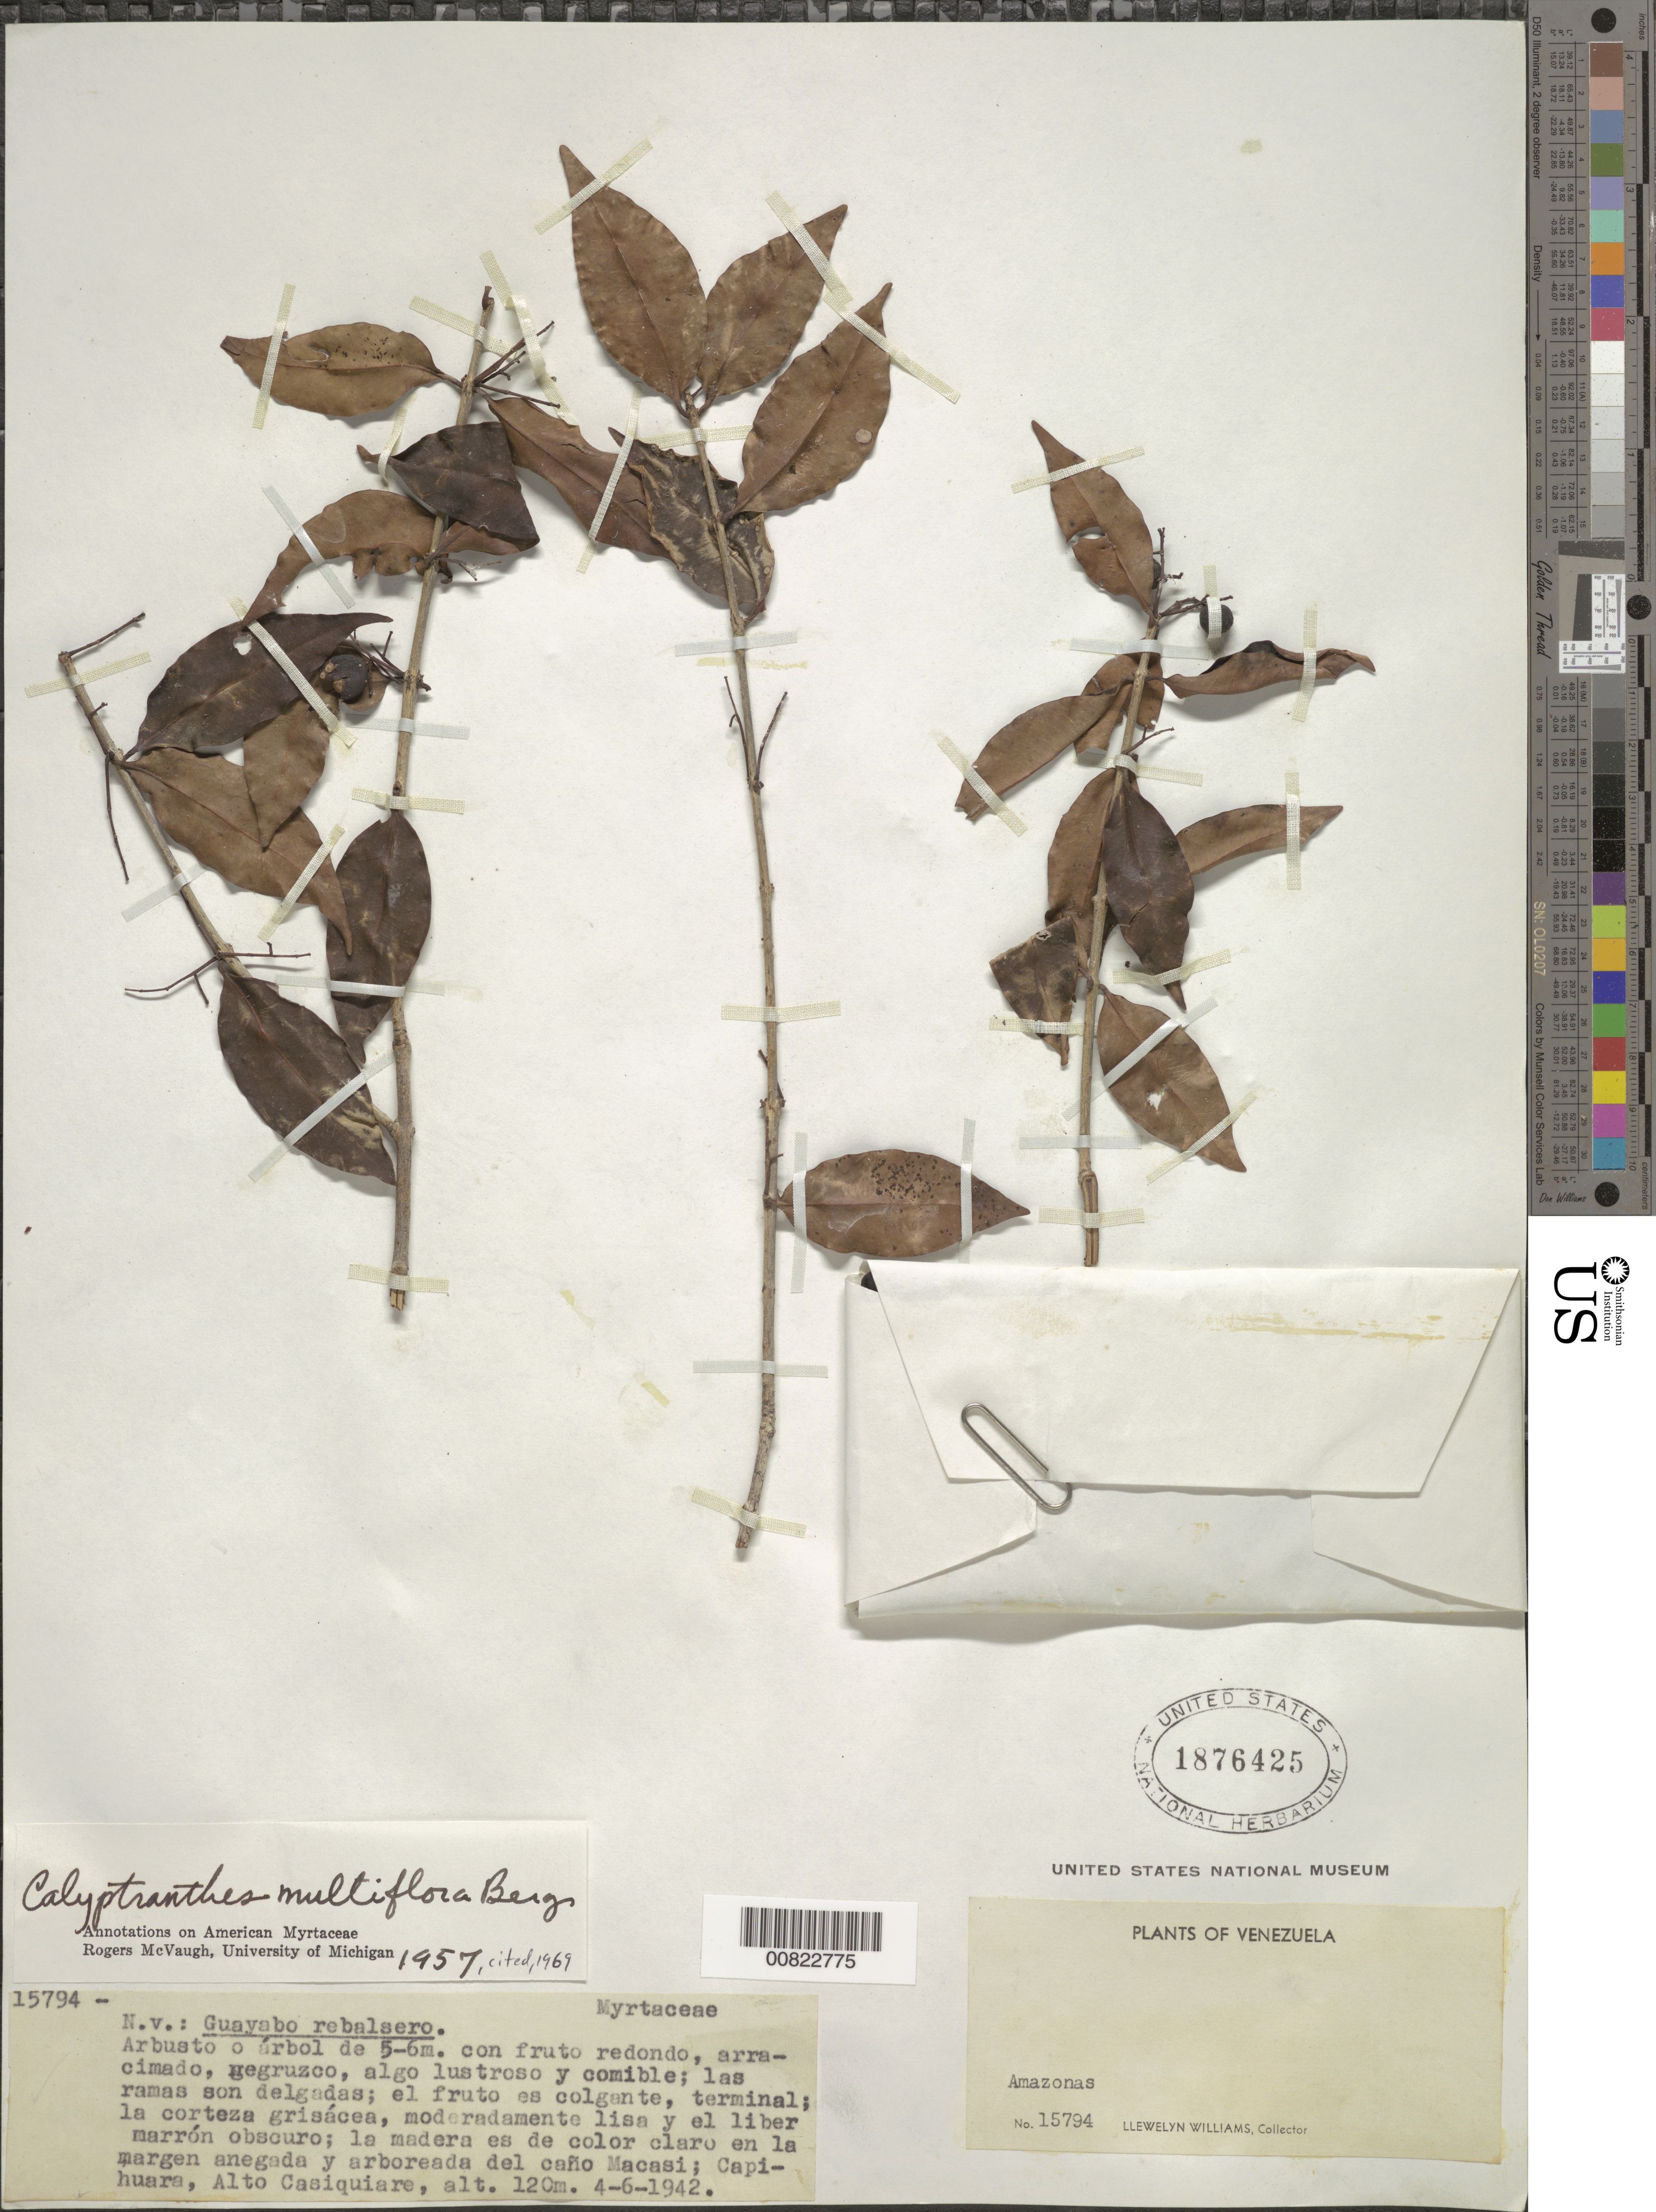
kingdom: Plantae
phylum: Tracheophyta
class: Magnoliopsida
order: Myrtales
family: Myrtaceae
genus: Myrcia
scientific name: Myrcia florifera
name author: (McVaugh) Gaem & E. Lucas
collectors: Ll. Williams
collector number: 15794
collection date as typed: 4-Jun-42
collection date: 1942-06-04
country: Venezuela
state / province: Amazonas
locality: Caño Macasí, Capihuara, Alto Casiquiare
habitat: Margen anegada y arbores del cano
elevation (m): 120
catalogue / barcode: US 1876425